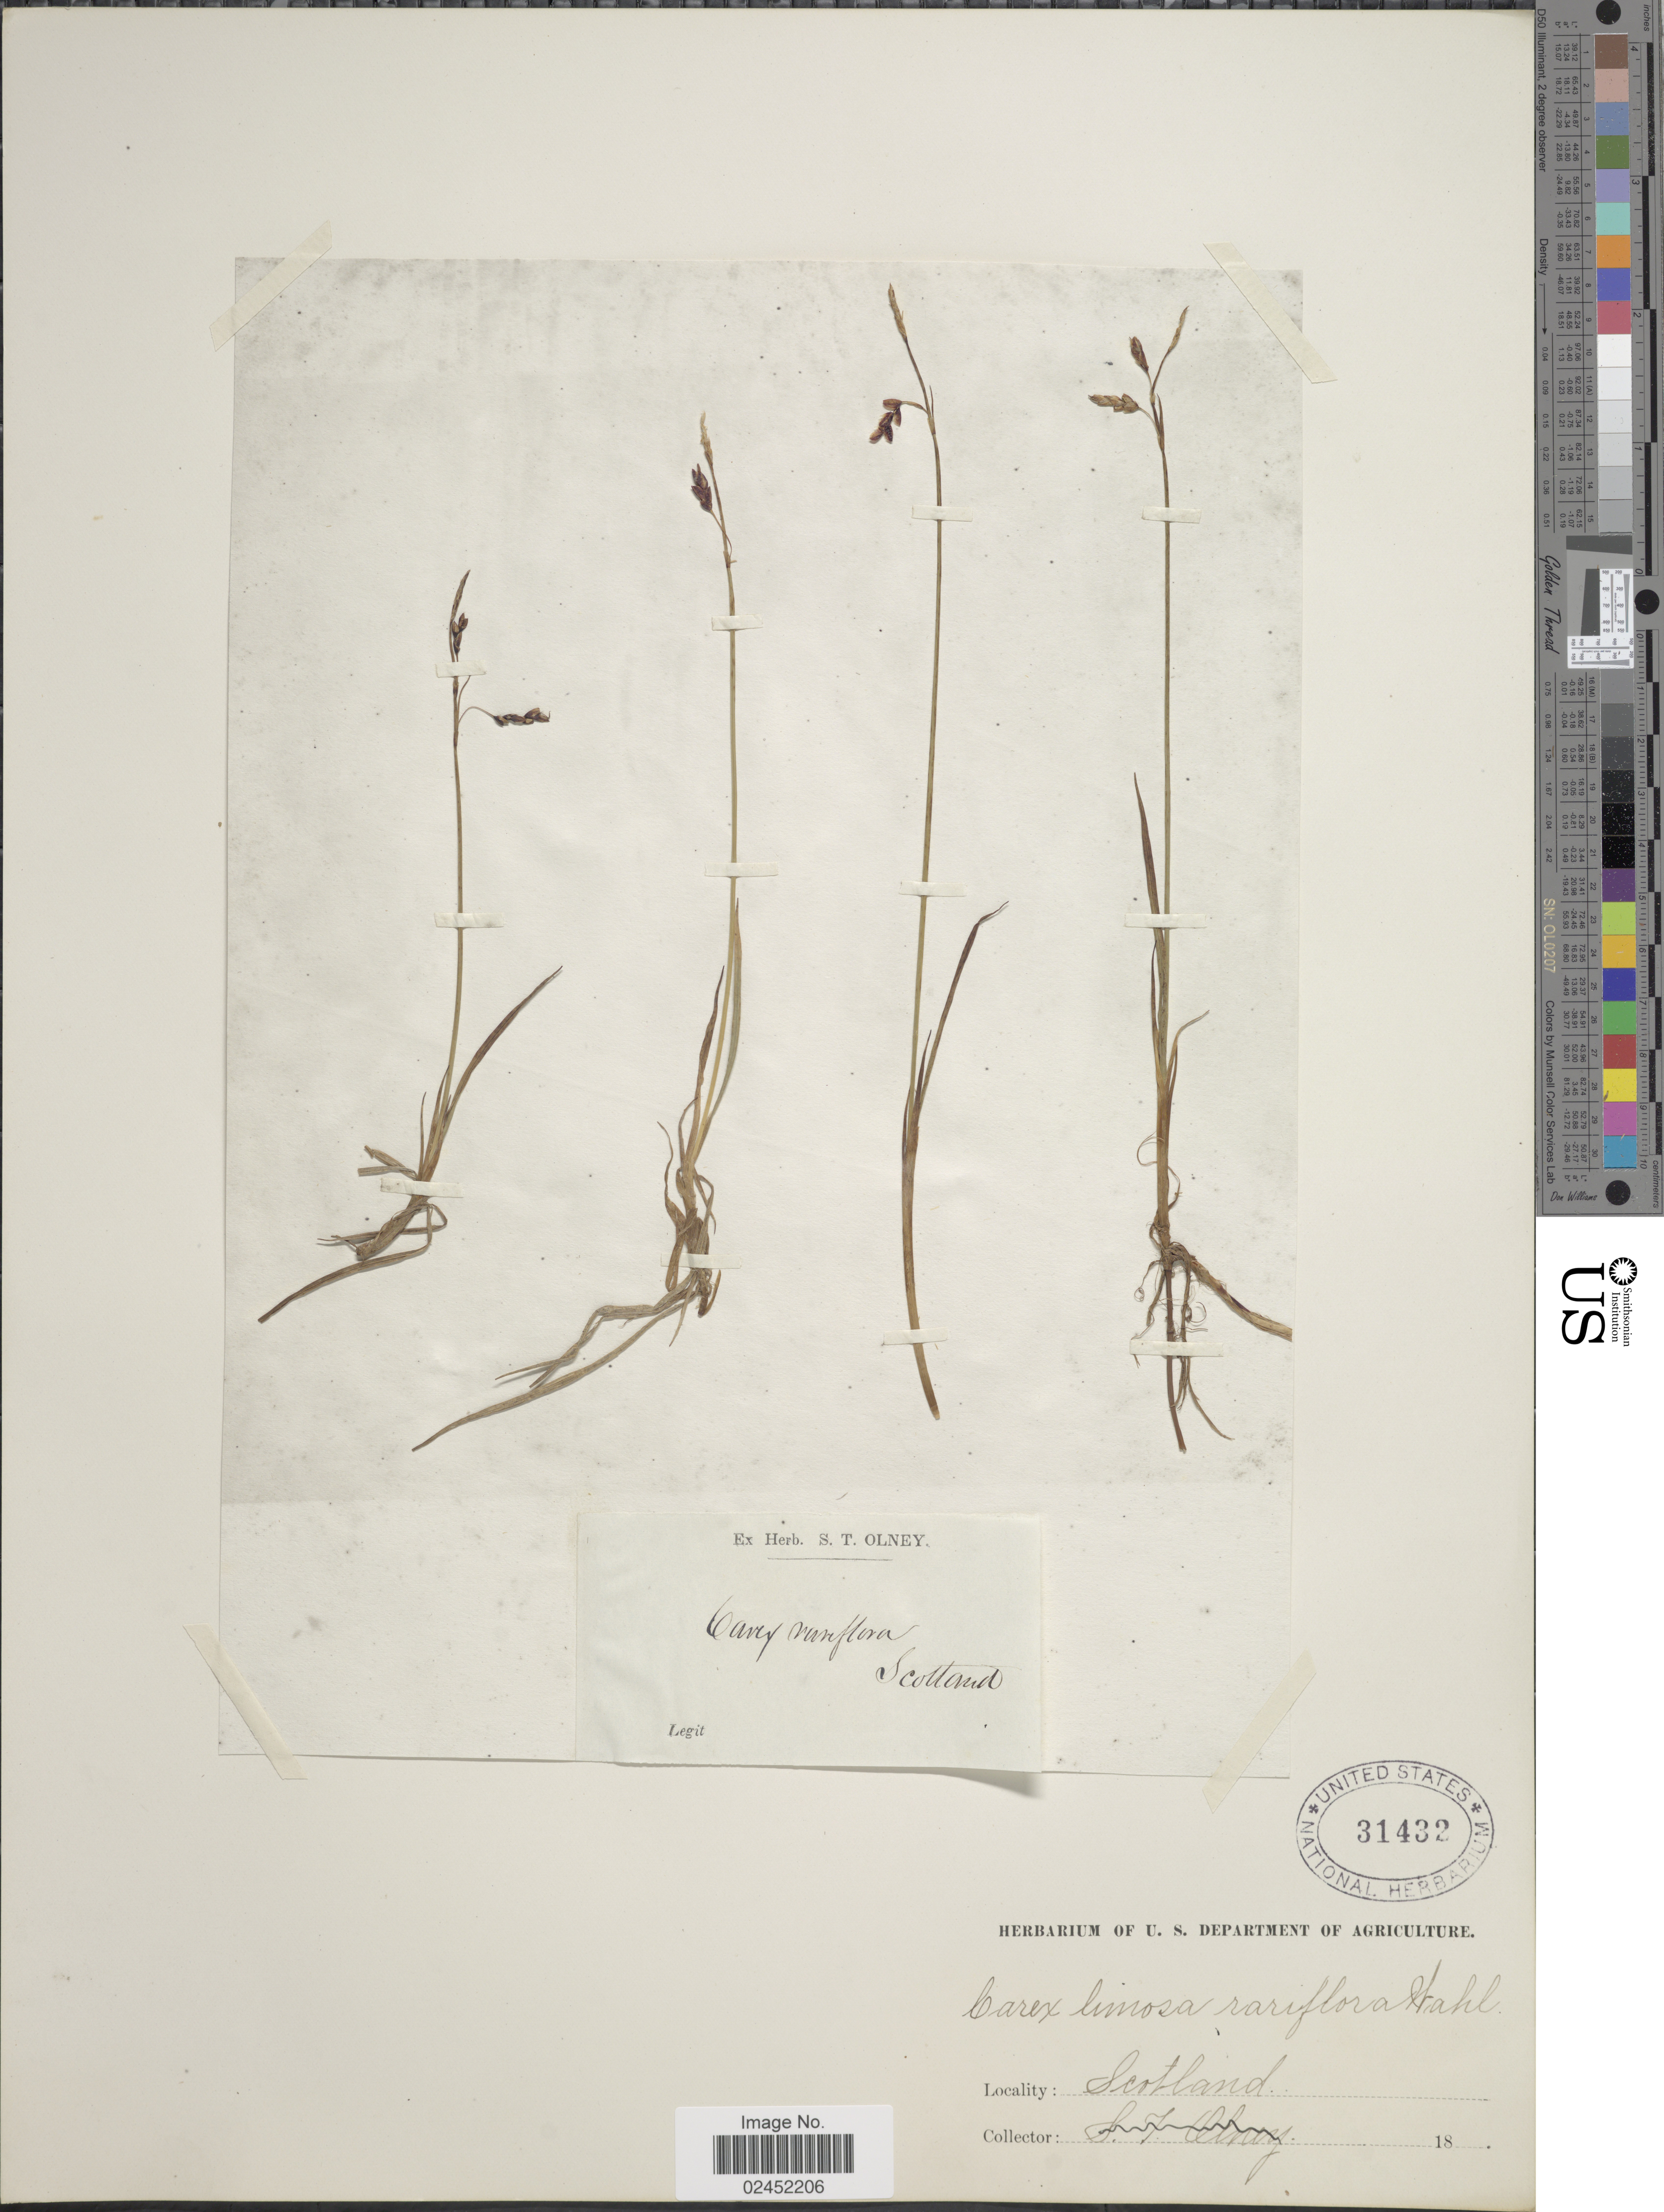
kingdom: Plantae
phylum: Tracheophyta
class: Liliopsida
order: Poales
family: Cyperaceae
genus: Carex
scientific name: Carex rariflora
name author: (Wahlenb.) Sm.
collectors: Ex herb. S. T. Olney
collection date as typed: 18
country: United Kingdom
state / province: Scotland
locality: Scotland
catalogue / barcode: US 31432